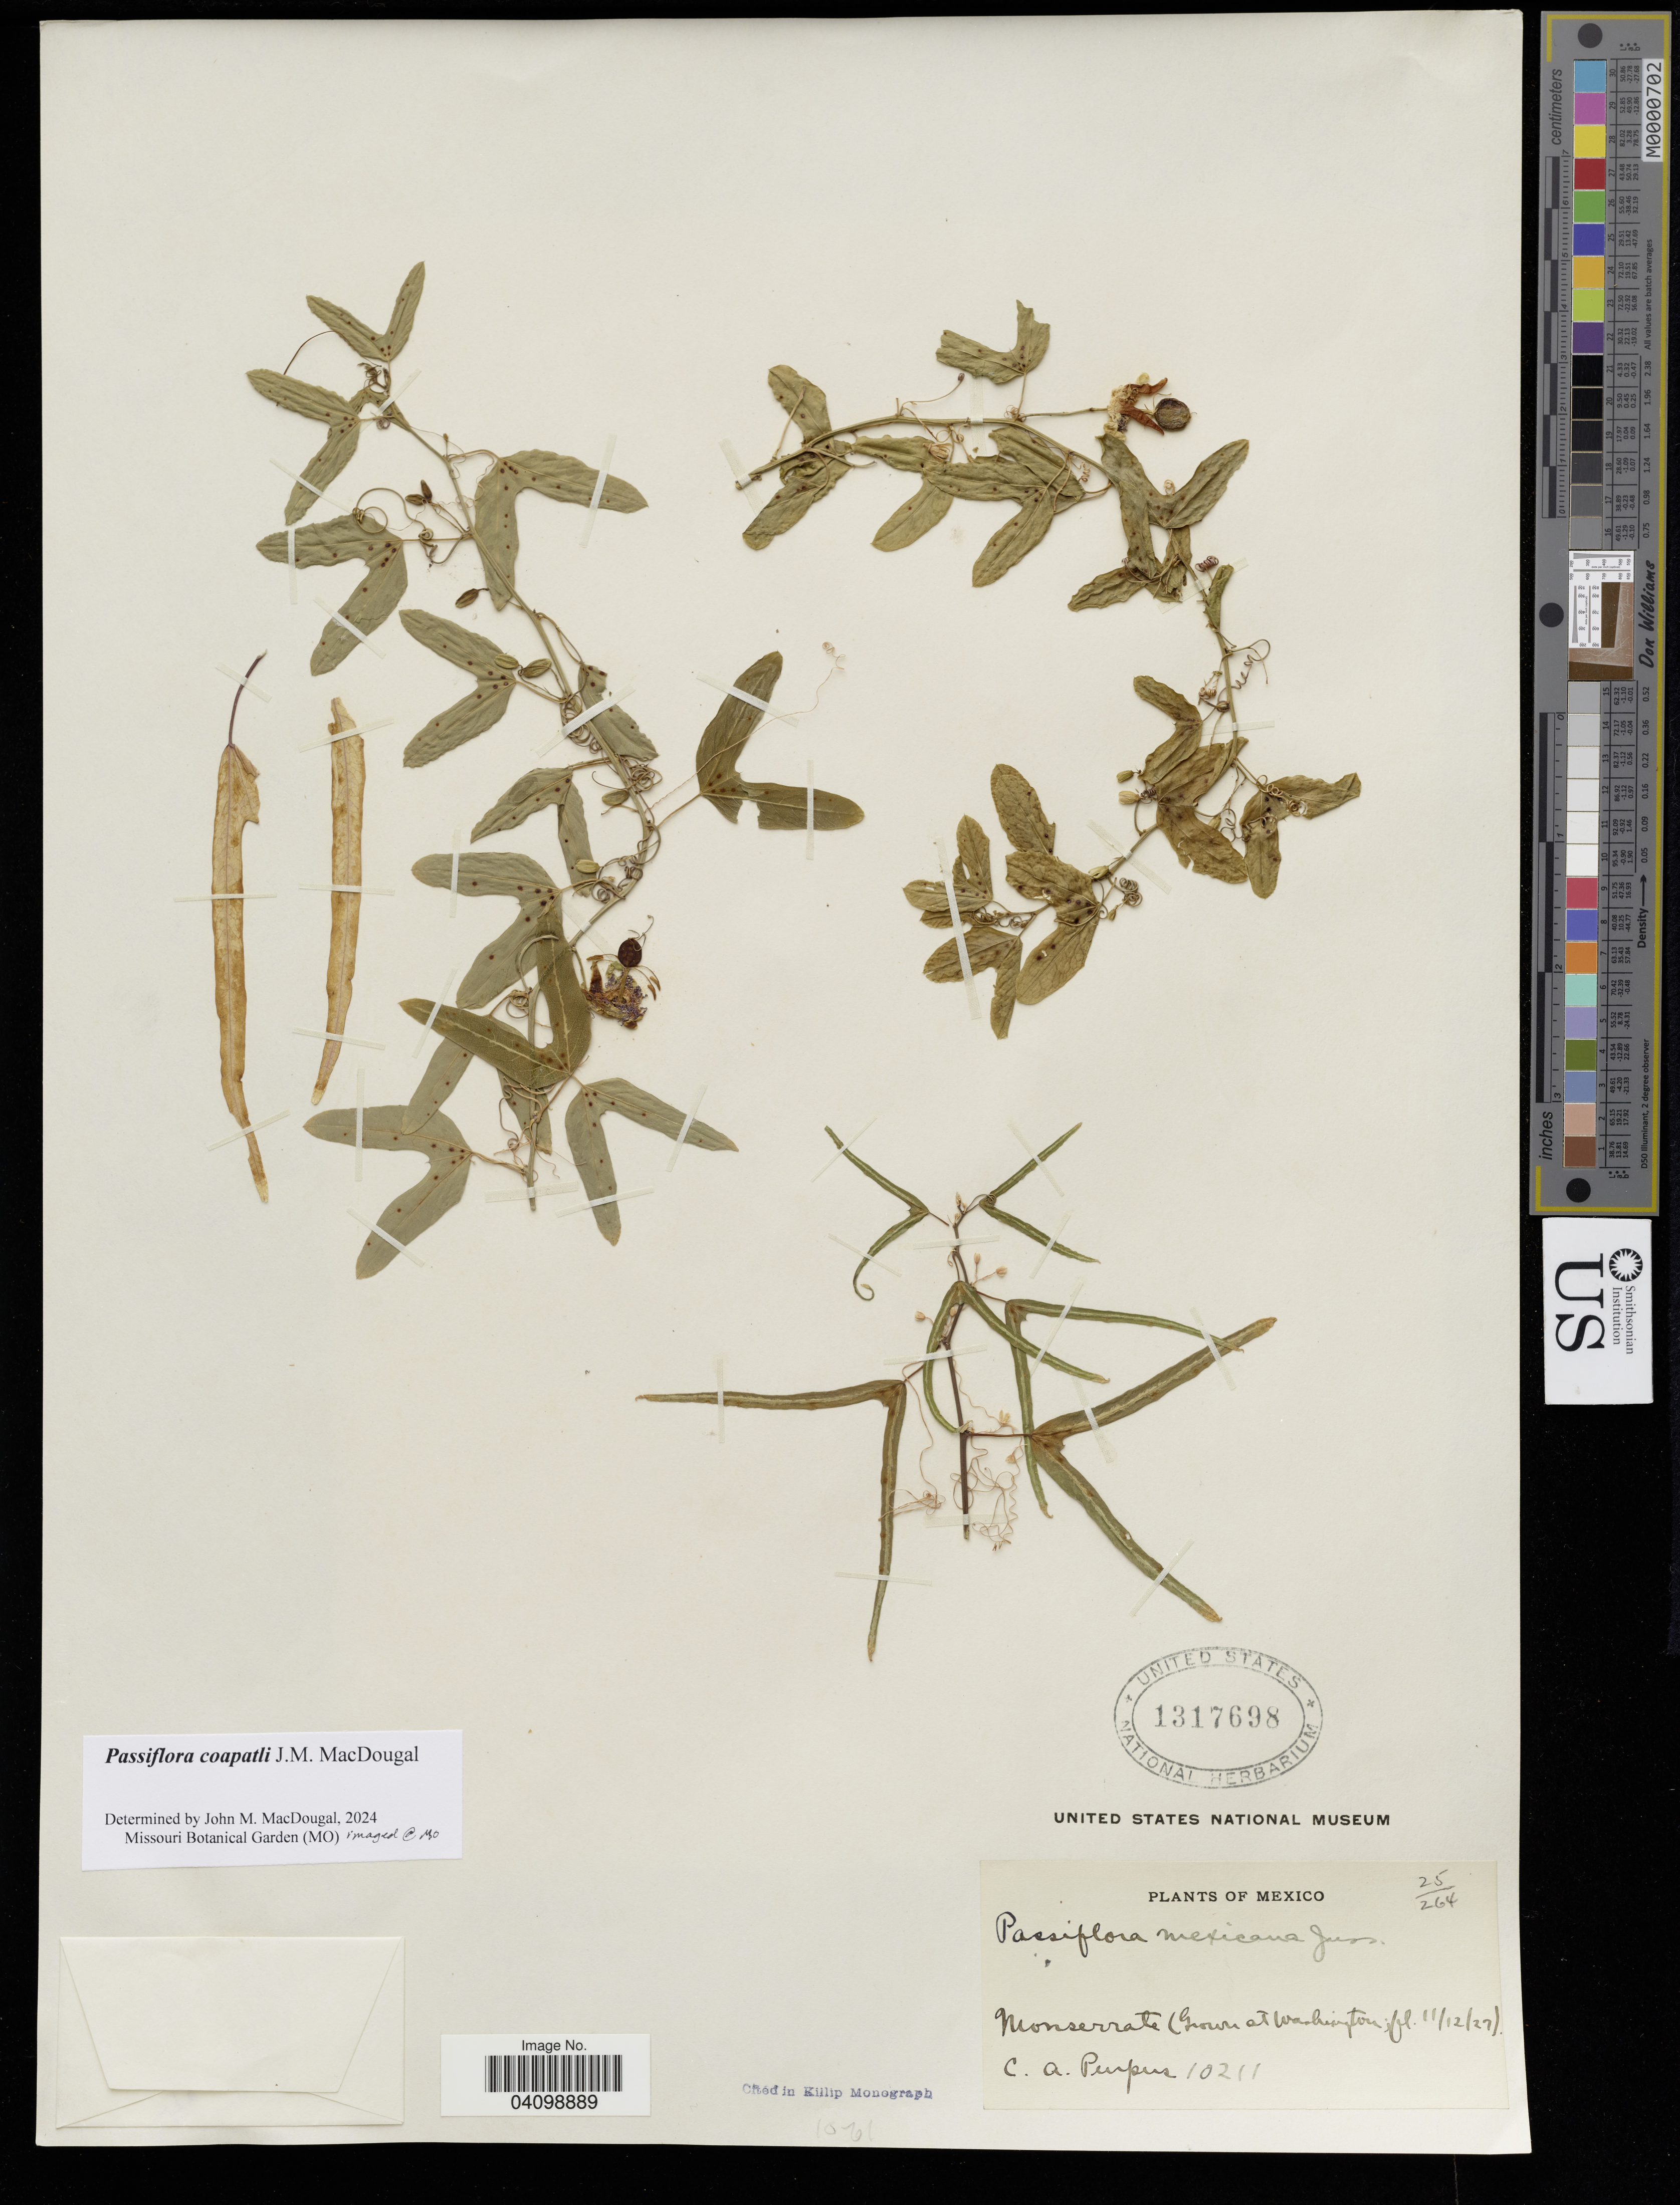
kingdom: Plantae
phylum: Tracheophyta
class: Magnoliopsida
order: Malpighiales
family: Passifloraceae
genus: Passiflora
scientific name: Passiflora coapatli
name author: J.M. MacDougal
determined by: MacDougal, John M.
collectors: C. Purpus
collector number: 10211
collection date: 1927-12-11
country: Mexico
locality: Monserrate (Grown at Washington; Fl.).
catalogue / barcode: US 1317698